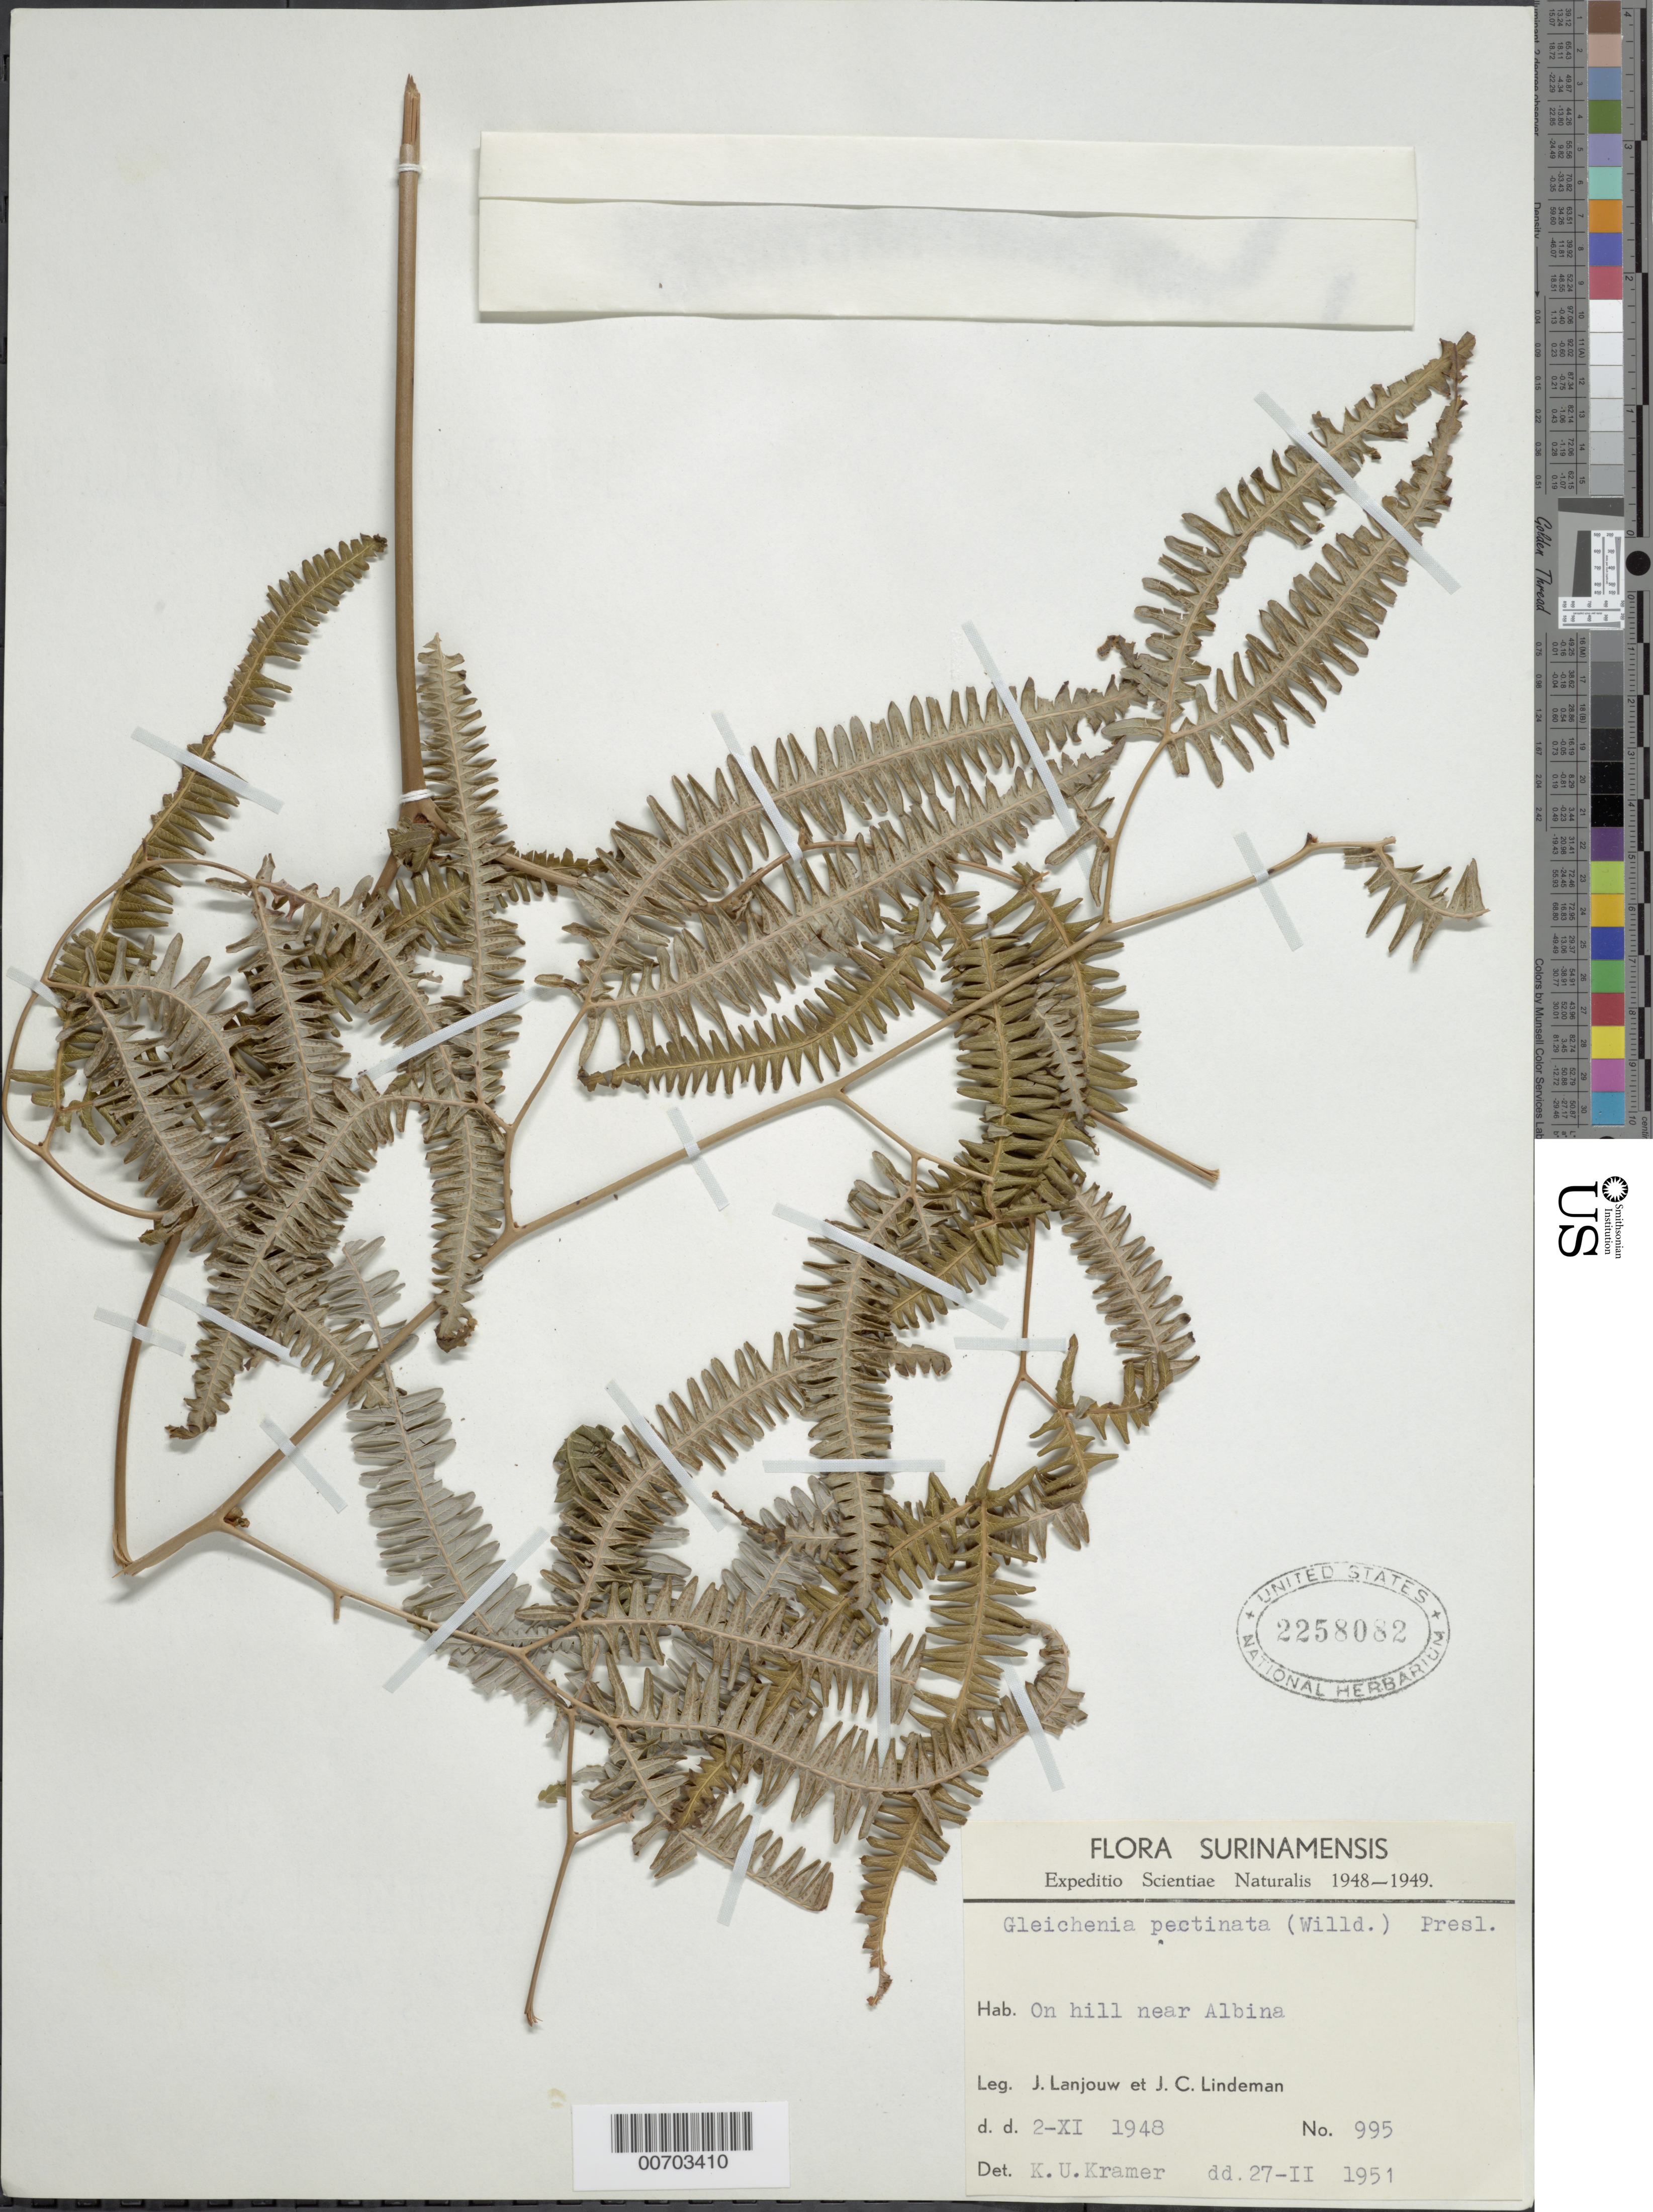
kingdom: Plantae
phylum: Tracheophyta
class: Polypodiopsida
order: Gleicheniales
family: Gleicheniaceae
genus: Gleichenella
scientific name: Gleichenella pectinata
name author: (Willd.) Ching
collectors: J. Lanjouw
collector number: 51 995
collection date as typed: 27-Feb-51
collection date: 1951-02-27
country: Suriname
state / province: Marowijne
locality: Marowijne R., near Albina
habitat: On hill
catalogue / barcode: US 2258082